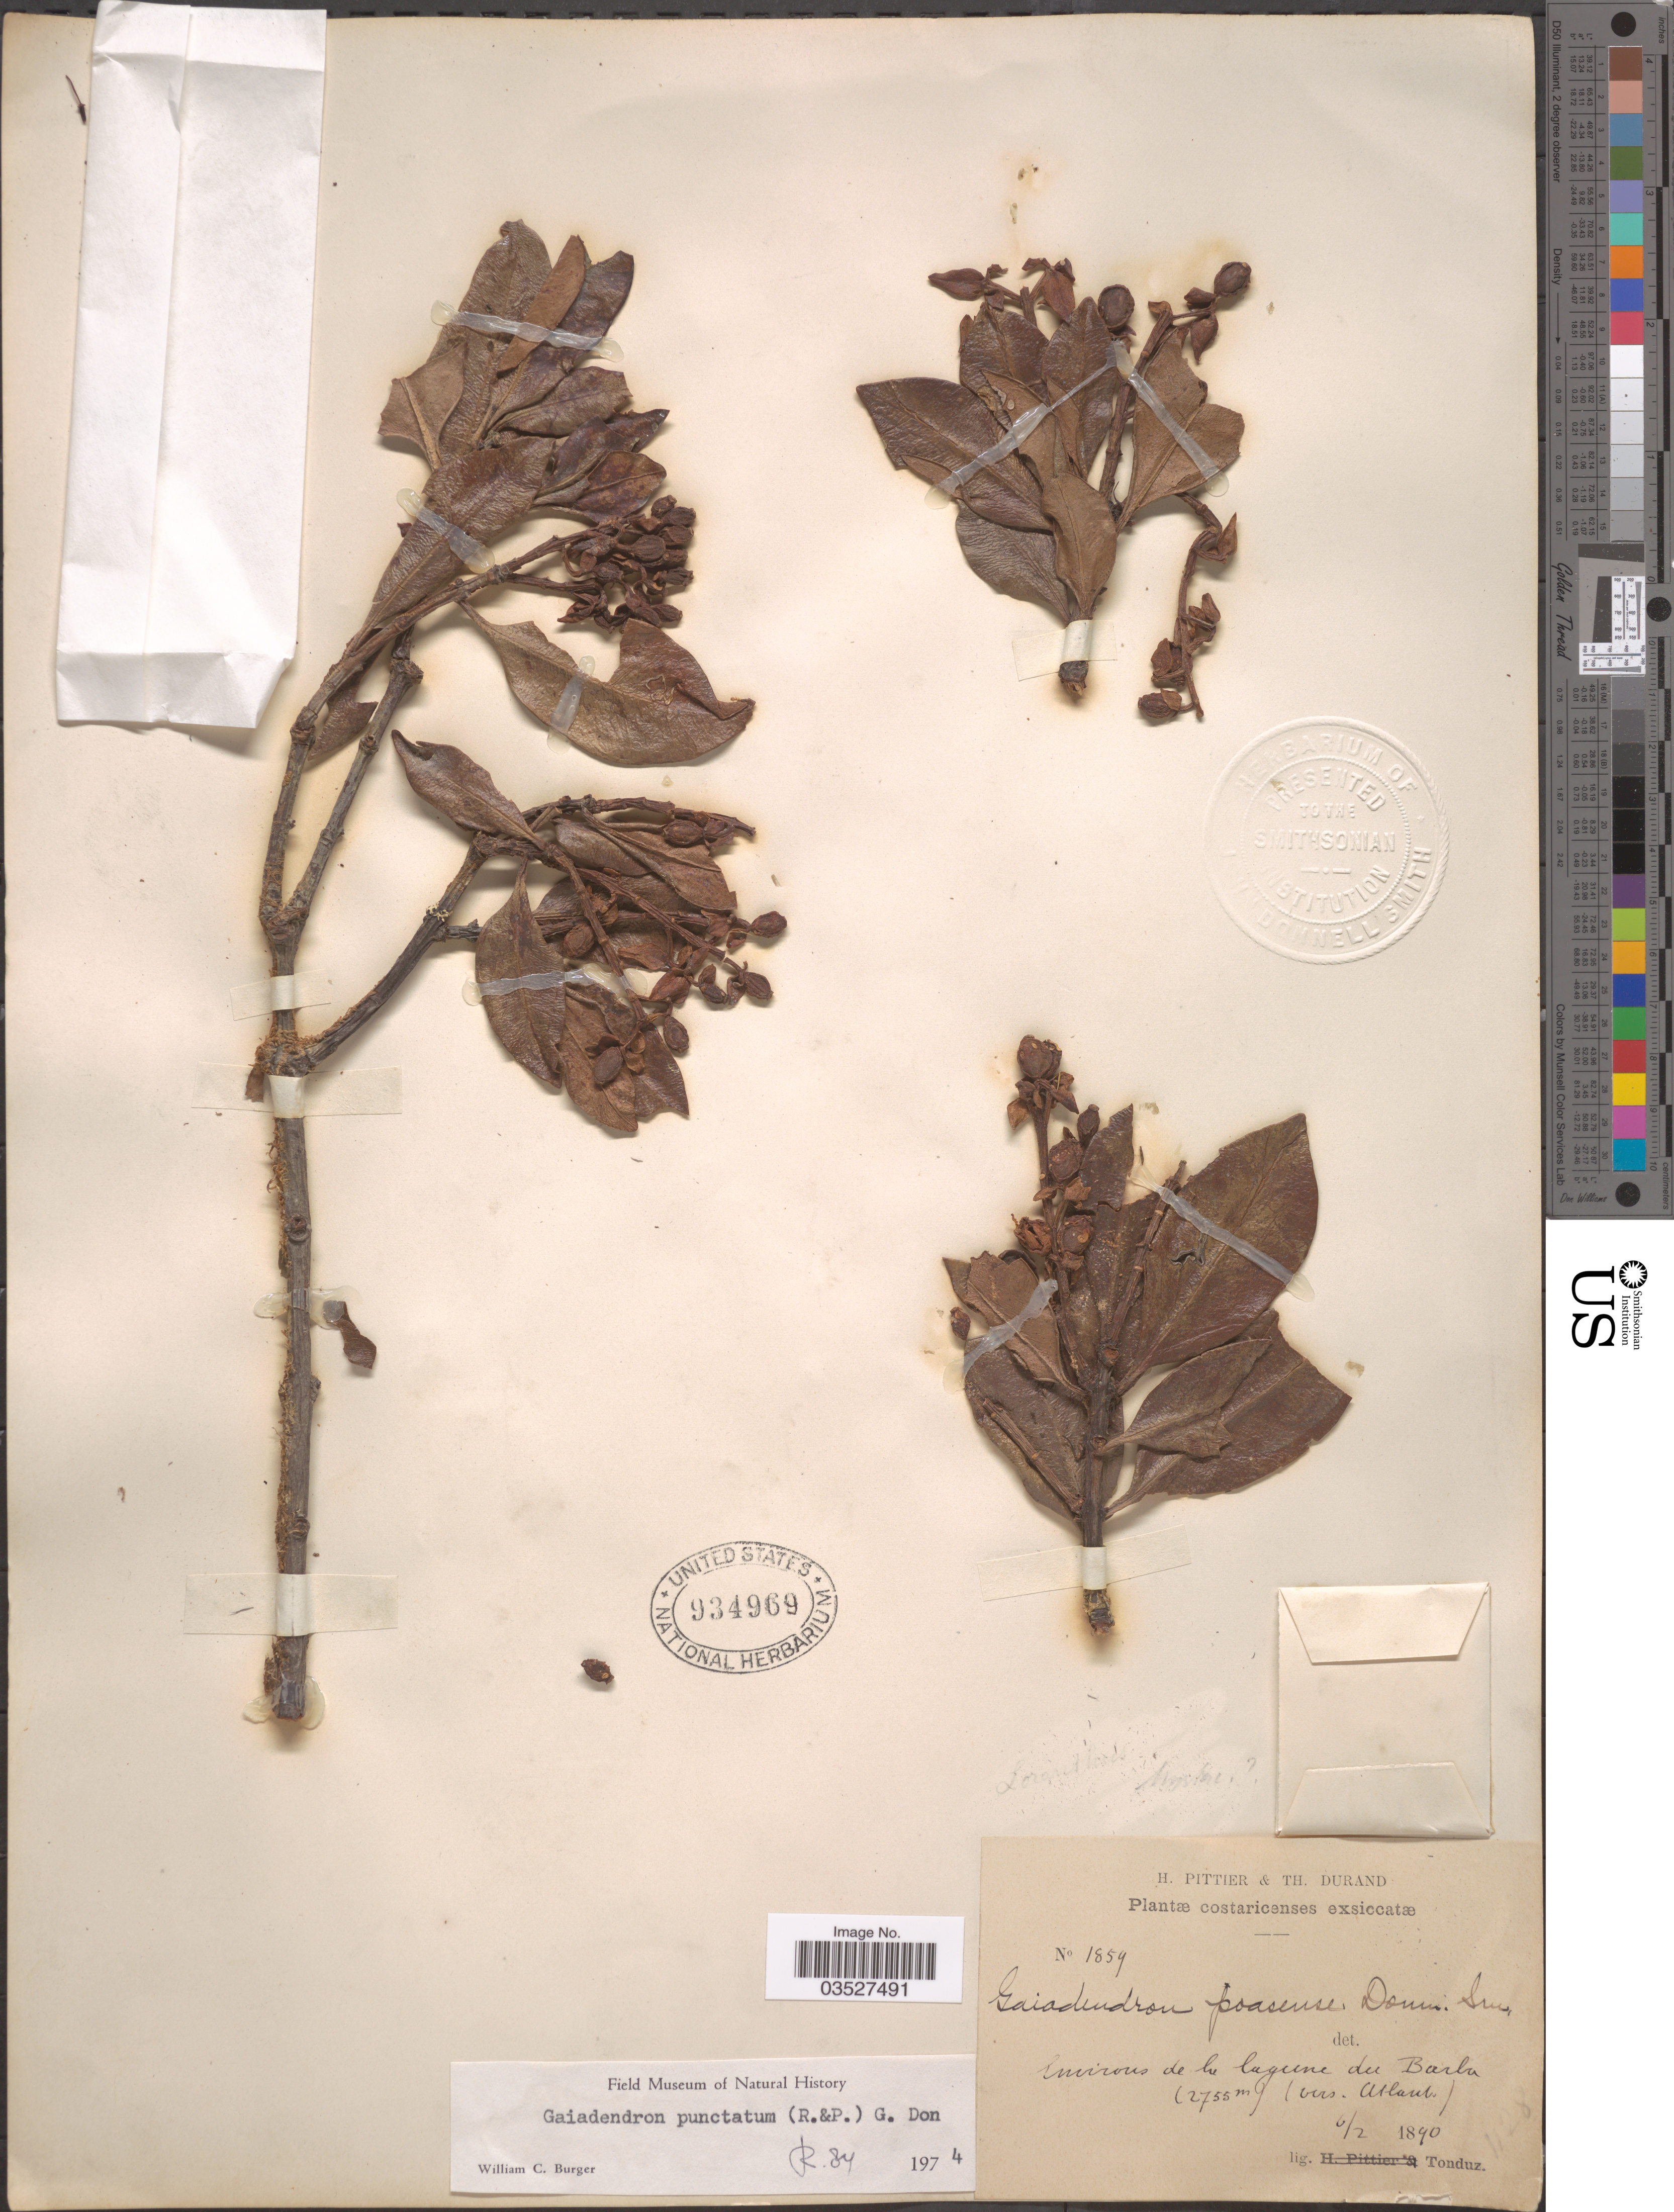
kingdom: Plantae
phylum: Tracheophyta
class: Magnoliopsida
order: Santalales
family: Loranthaceae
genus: Gaiadendron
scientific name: Gaiadendron punctatum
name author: (Ruiz & Pav.) G. Don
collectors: Tonduz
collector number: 1859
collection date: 1890-02-06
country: Costa Rica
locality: Environs de la lagune du Barba (vers. Atlanta).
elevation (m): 2755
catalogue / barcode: US 934969